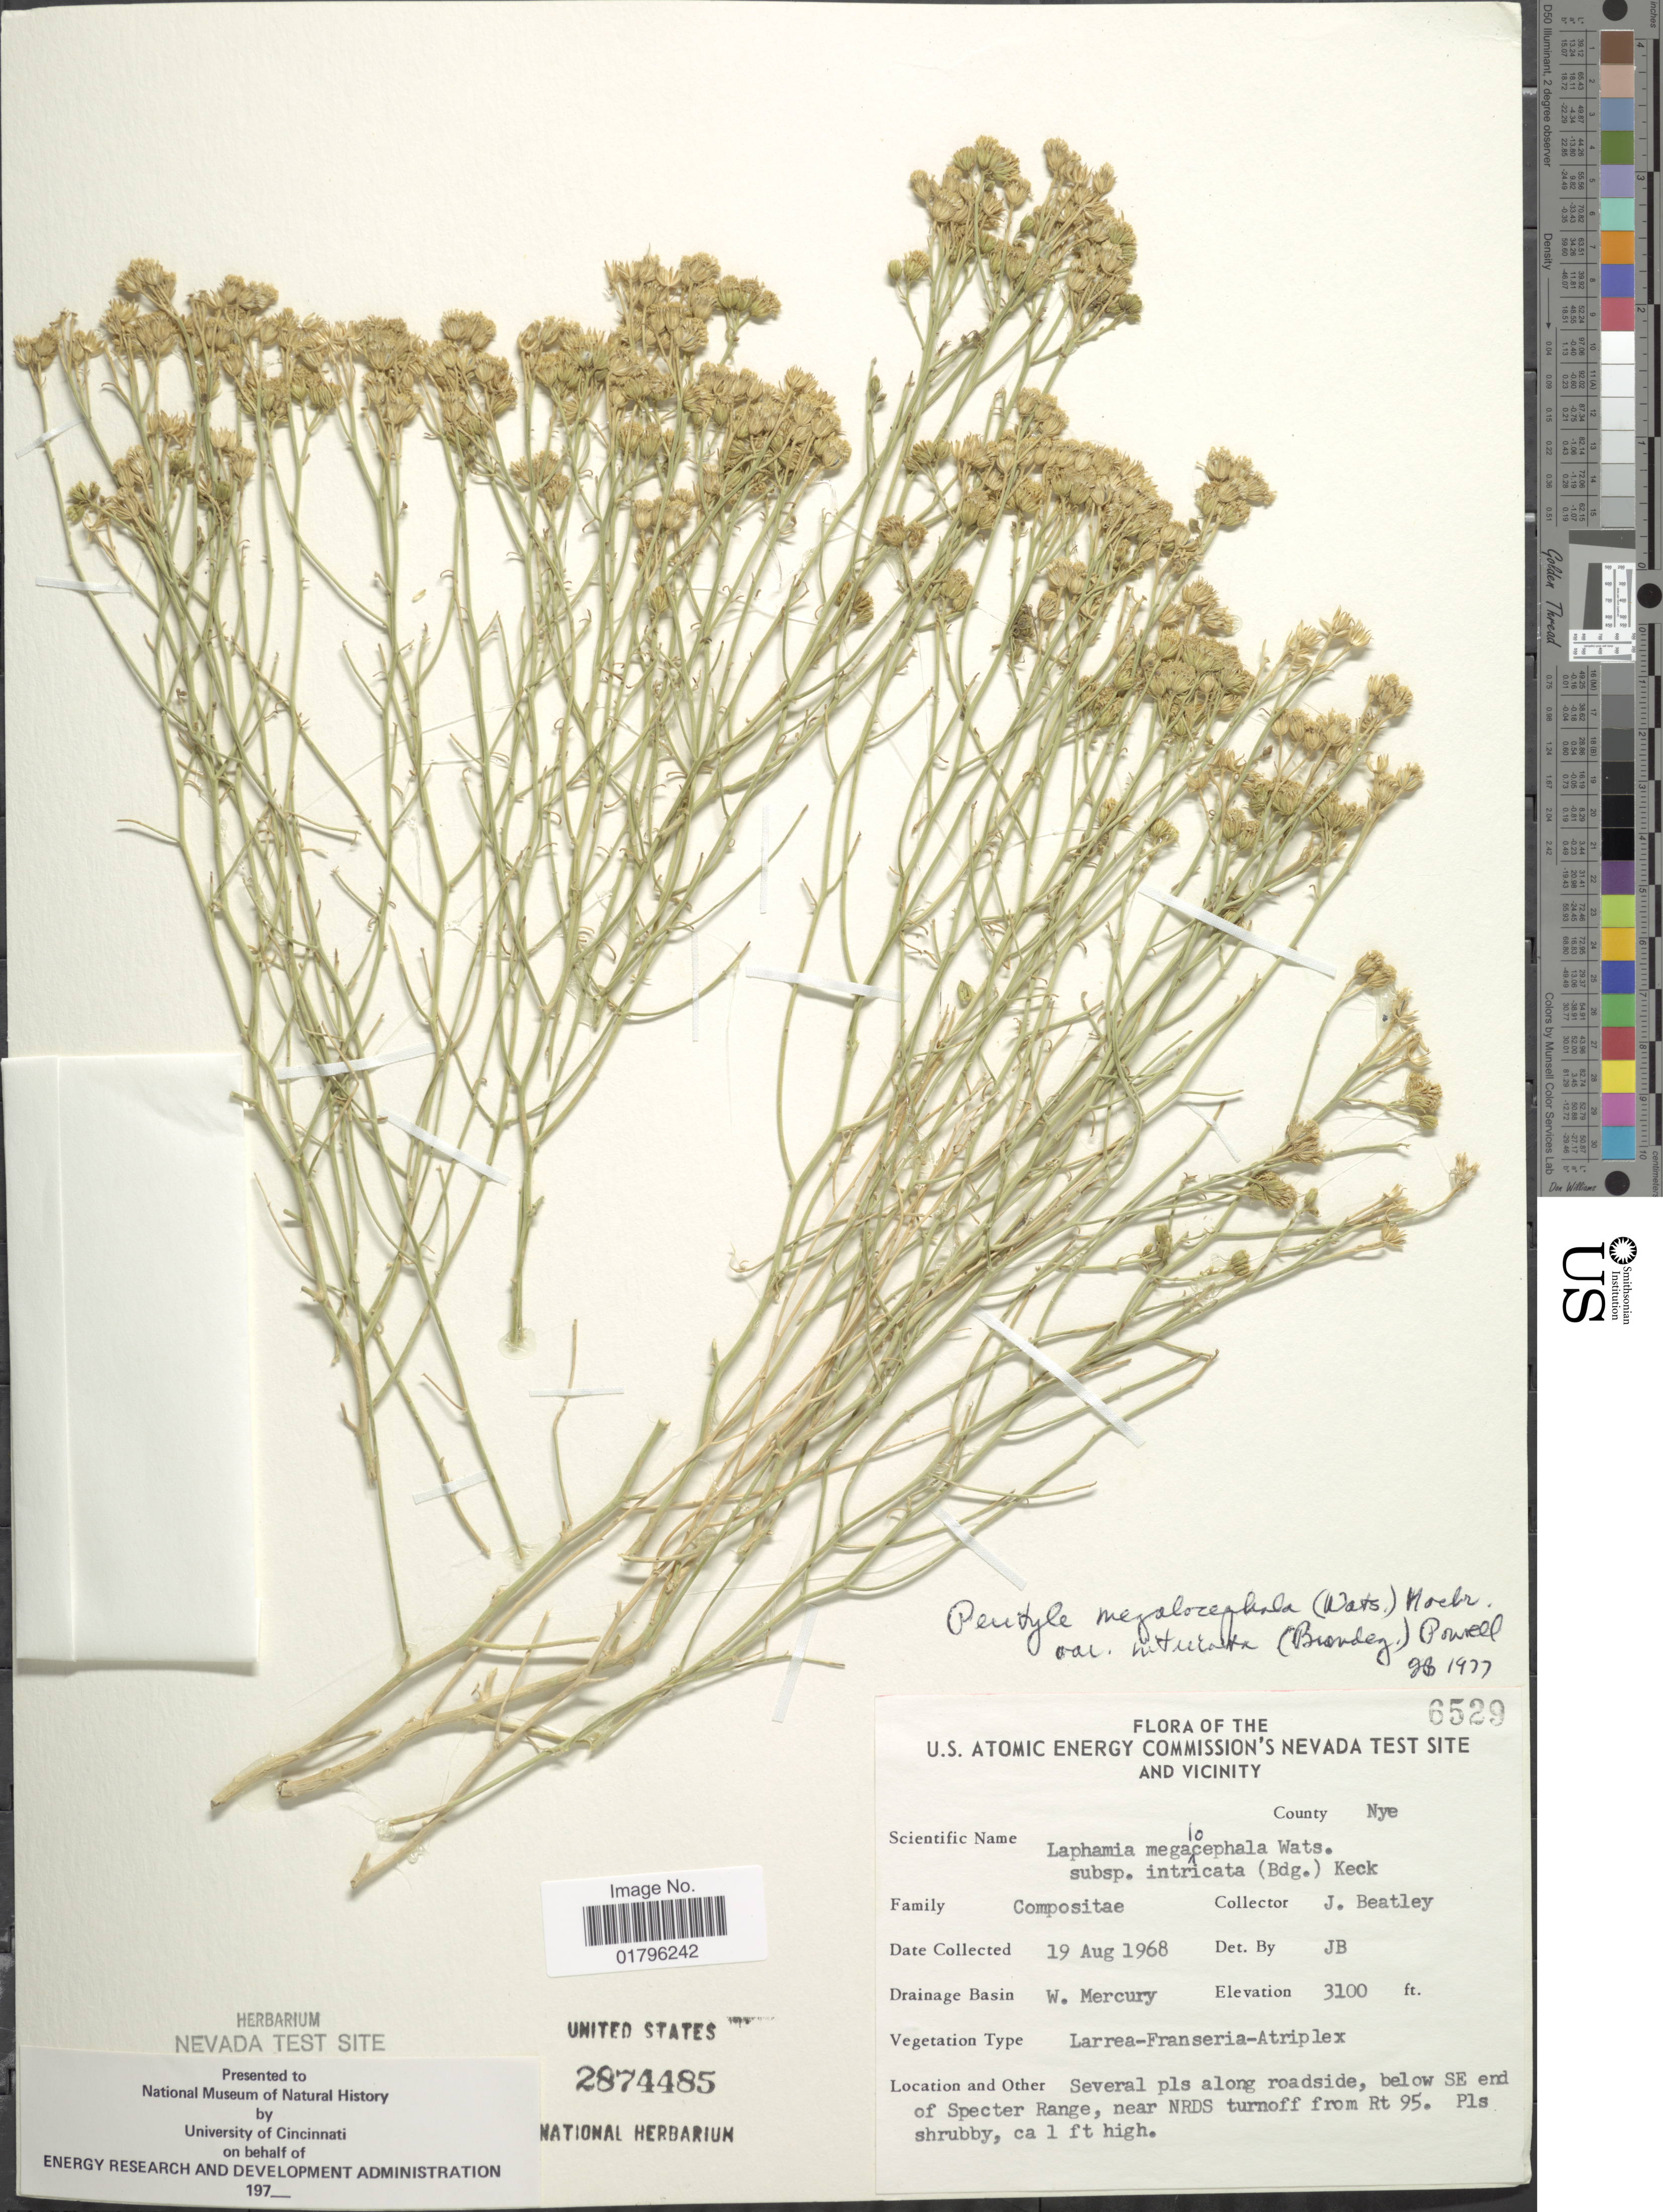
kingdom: Plantae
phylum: Tracheophyta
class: Magnoliopsida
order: Asterales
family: Asteraceae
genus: Perityle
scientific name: Perityle megalocephala var. intricata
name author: (Brandegee) A.M. Powell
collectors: J. C. Beatley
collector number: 6529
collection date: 1968-08-19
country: United States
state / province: Nevada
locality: U.S. Atomic Energy Commision's Nevada Test Site and vicinity. County Nye. Drainage Basin W. Mercury. below SE end of Spectar Range, near NRDS turnoff from Rt. 95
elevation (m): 945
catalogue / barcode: US 2874485